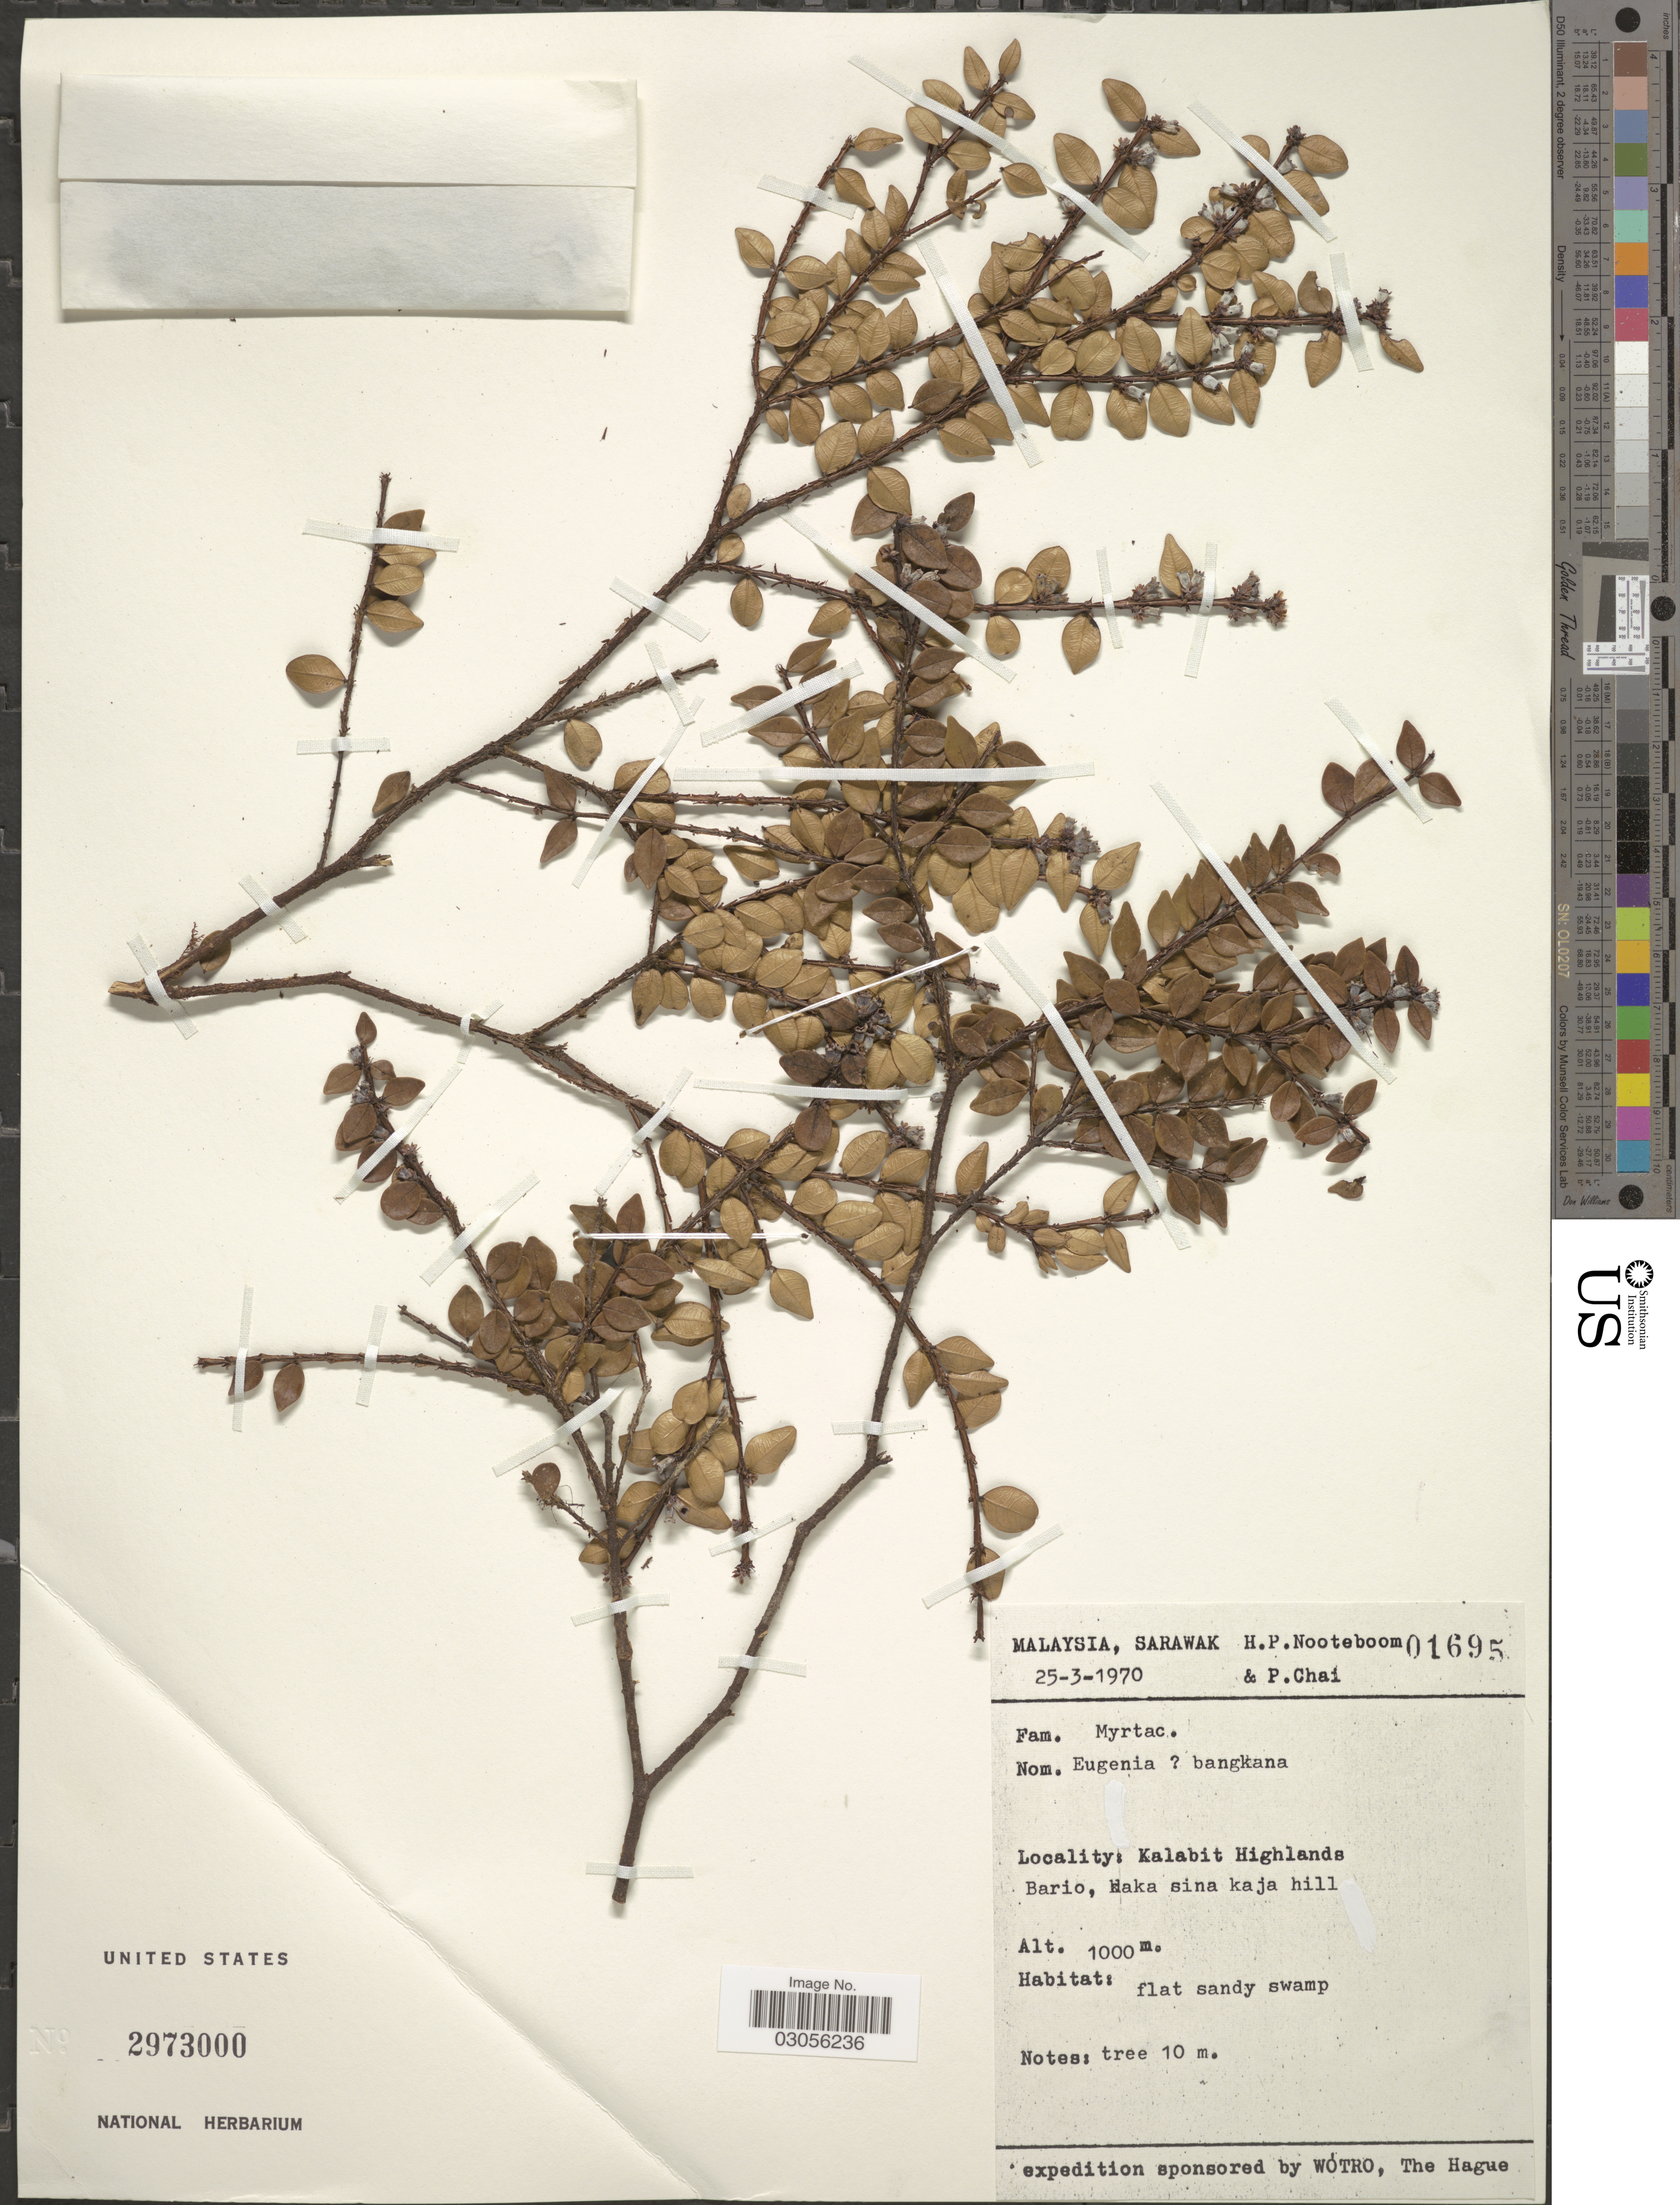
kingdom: Plantae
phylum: Tracheophyta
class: Magnoliopsida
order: Myrtales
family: Myrtaceae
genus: Syzygium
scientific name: Syzygium bankense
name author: (Hassk.) Merr. & L.M. Perry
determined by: Strong, Mark T., (BOT), Smithsonian Institution - National Museum of Natural History (UNITED STATES)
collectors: H. P. Nooteboom & P. Chai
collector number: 01695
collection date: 1970-03-25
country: Malaysia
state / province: Sarawak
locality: Kalabit Highlands. Bario, Haka sina kaja hill.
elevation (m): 1000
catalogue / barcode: US 2973000